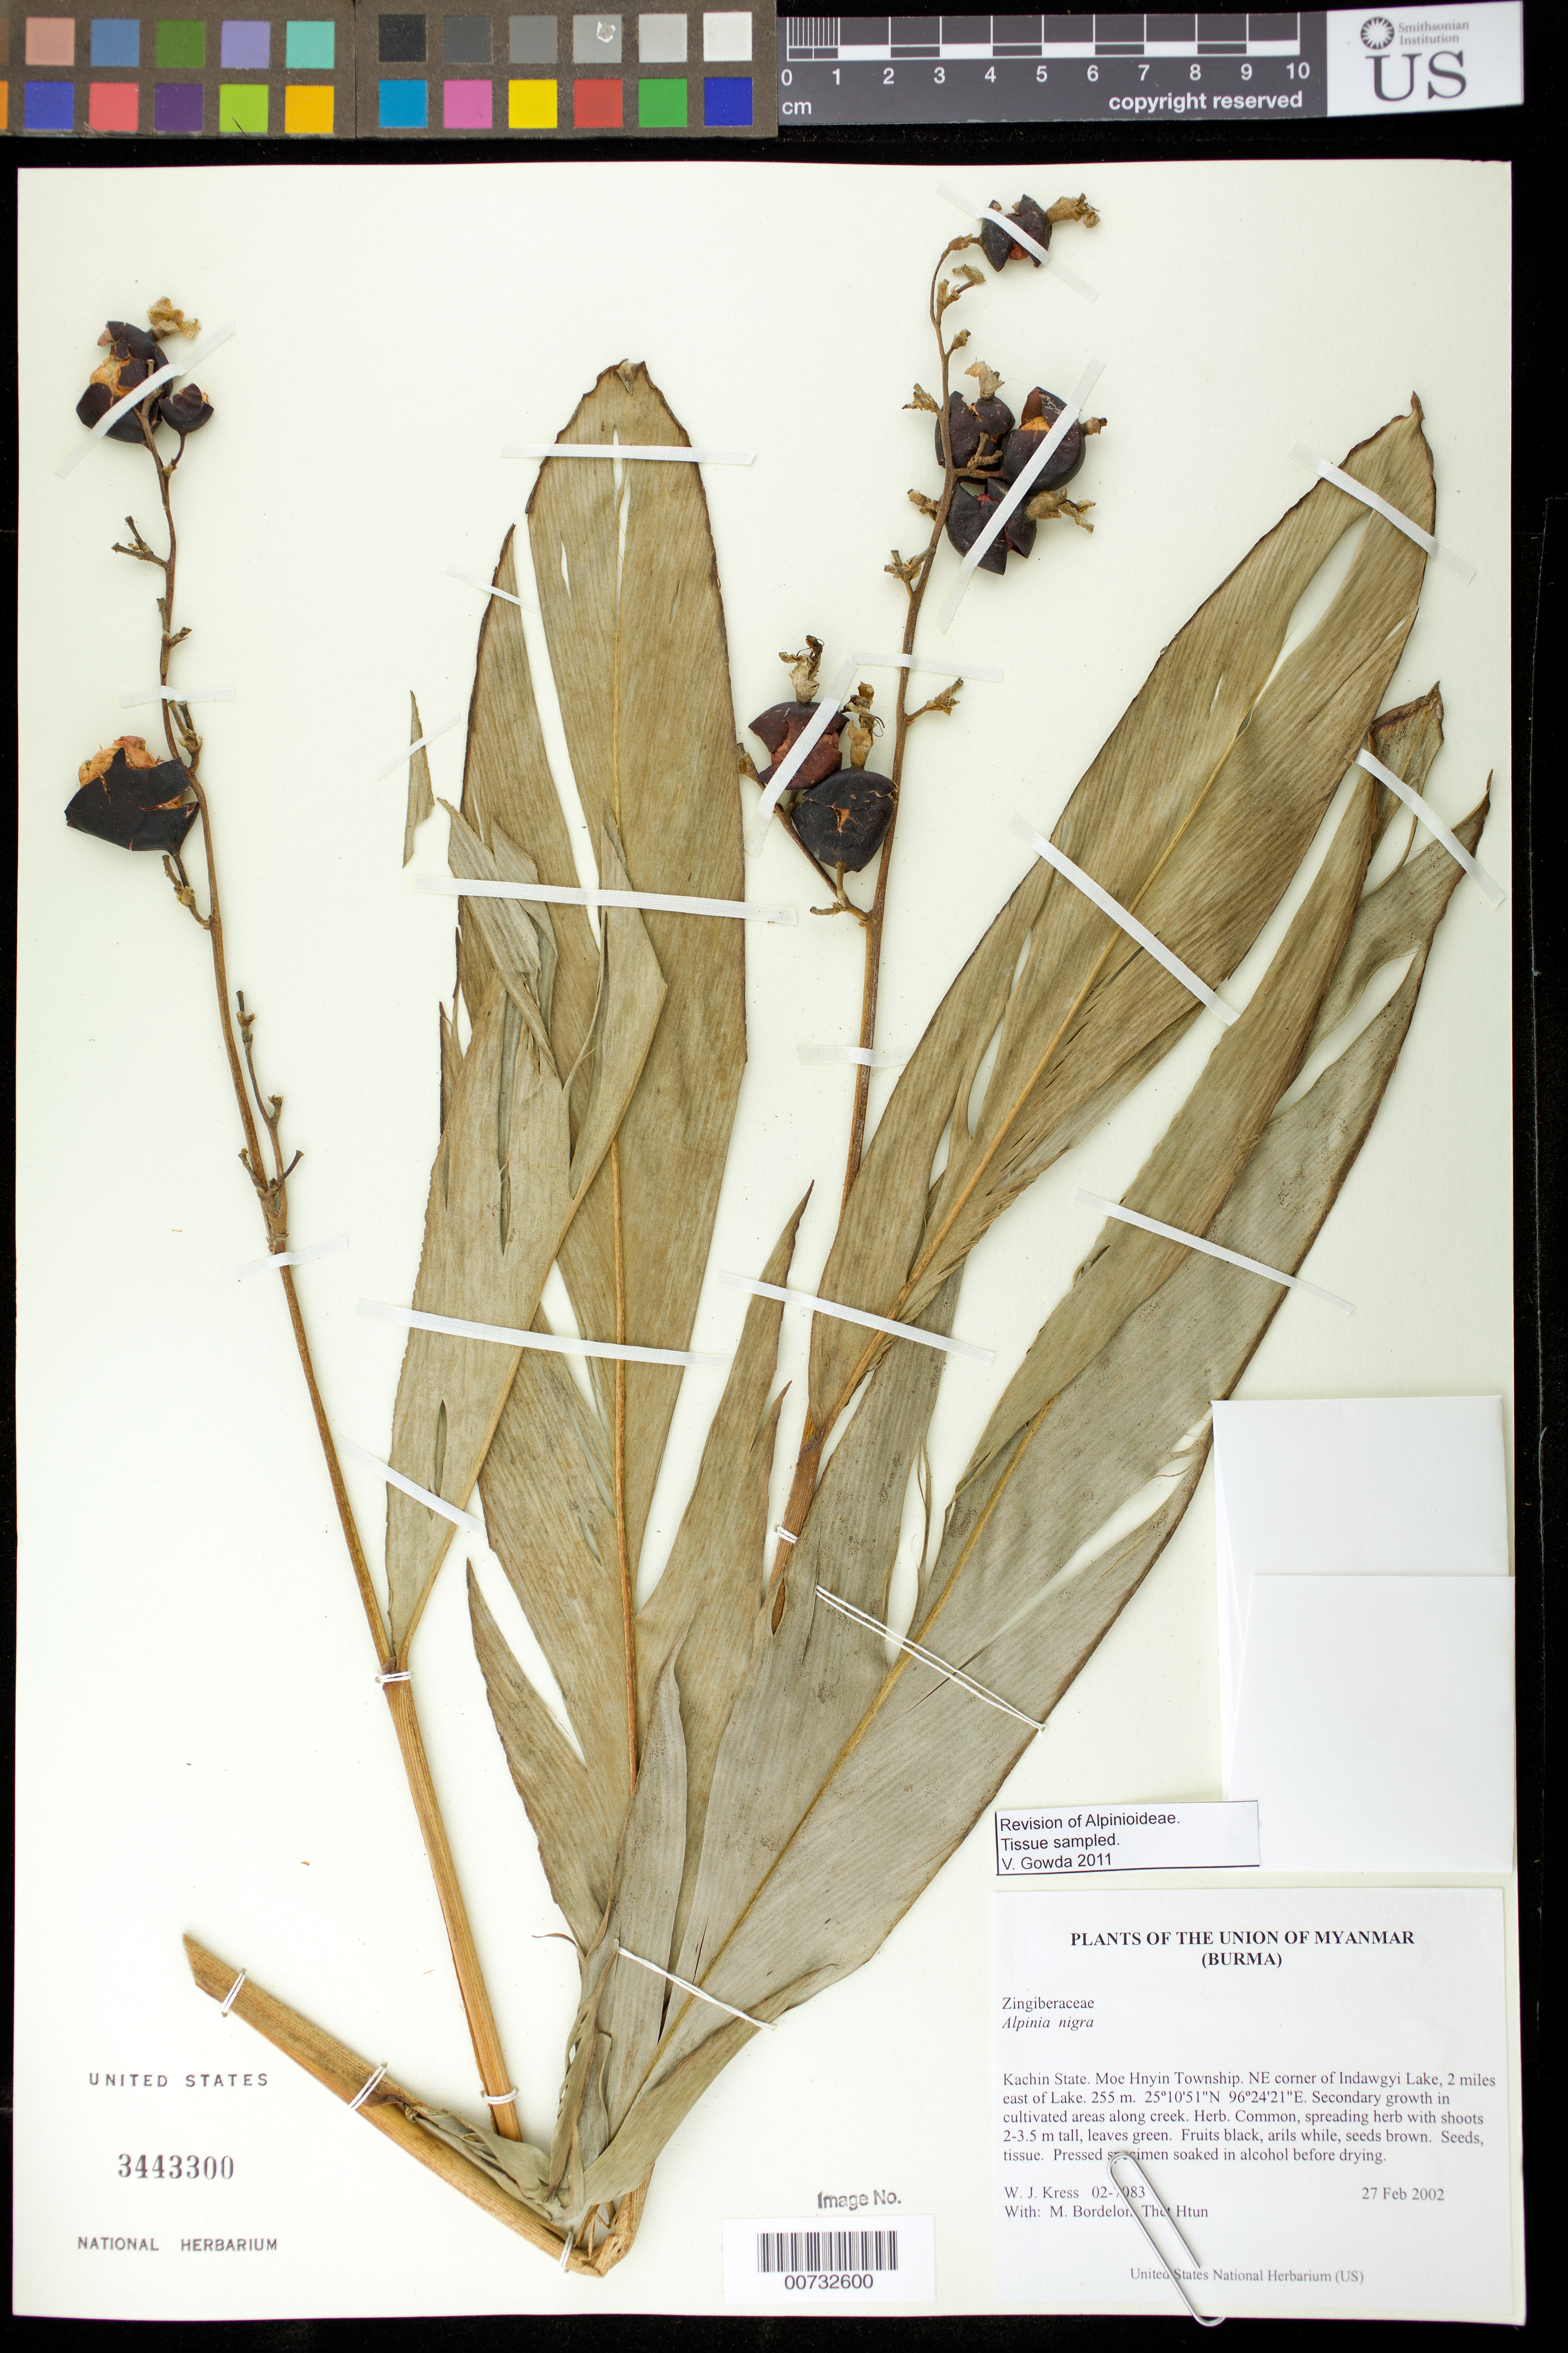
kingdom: Plantae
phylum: Tracheophyta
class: Liliopsida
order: Zingiberales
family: Zingiberaceae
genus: Alpinia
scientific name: Alpinia nigra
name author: (Gaertn.) B.L. Burtt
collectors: W. J. Kress, Thet Htun, M. Bordelon & Sein Tun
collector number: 02-7083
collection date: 2002-02-27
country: Myanmar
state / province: Kachin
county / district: Moe Hnyin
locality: NE corner of Indawgyi Lake, 2 miles east of Lake.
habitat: Secondary growth in cultivated areas along creek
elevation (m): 255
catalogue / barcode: US 3443300